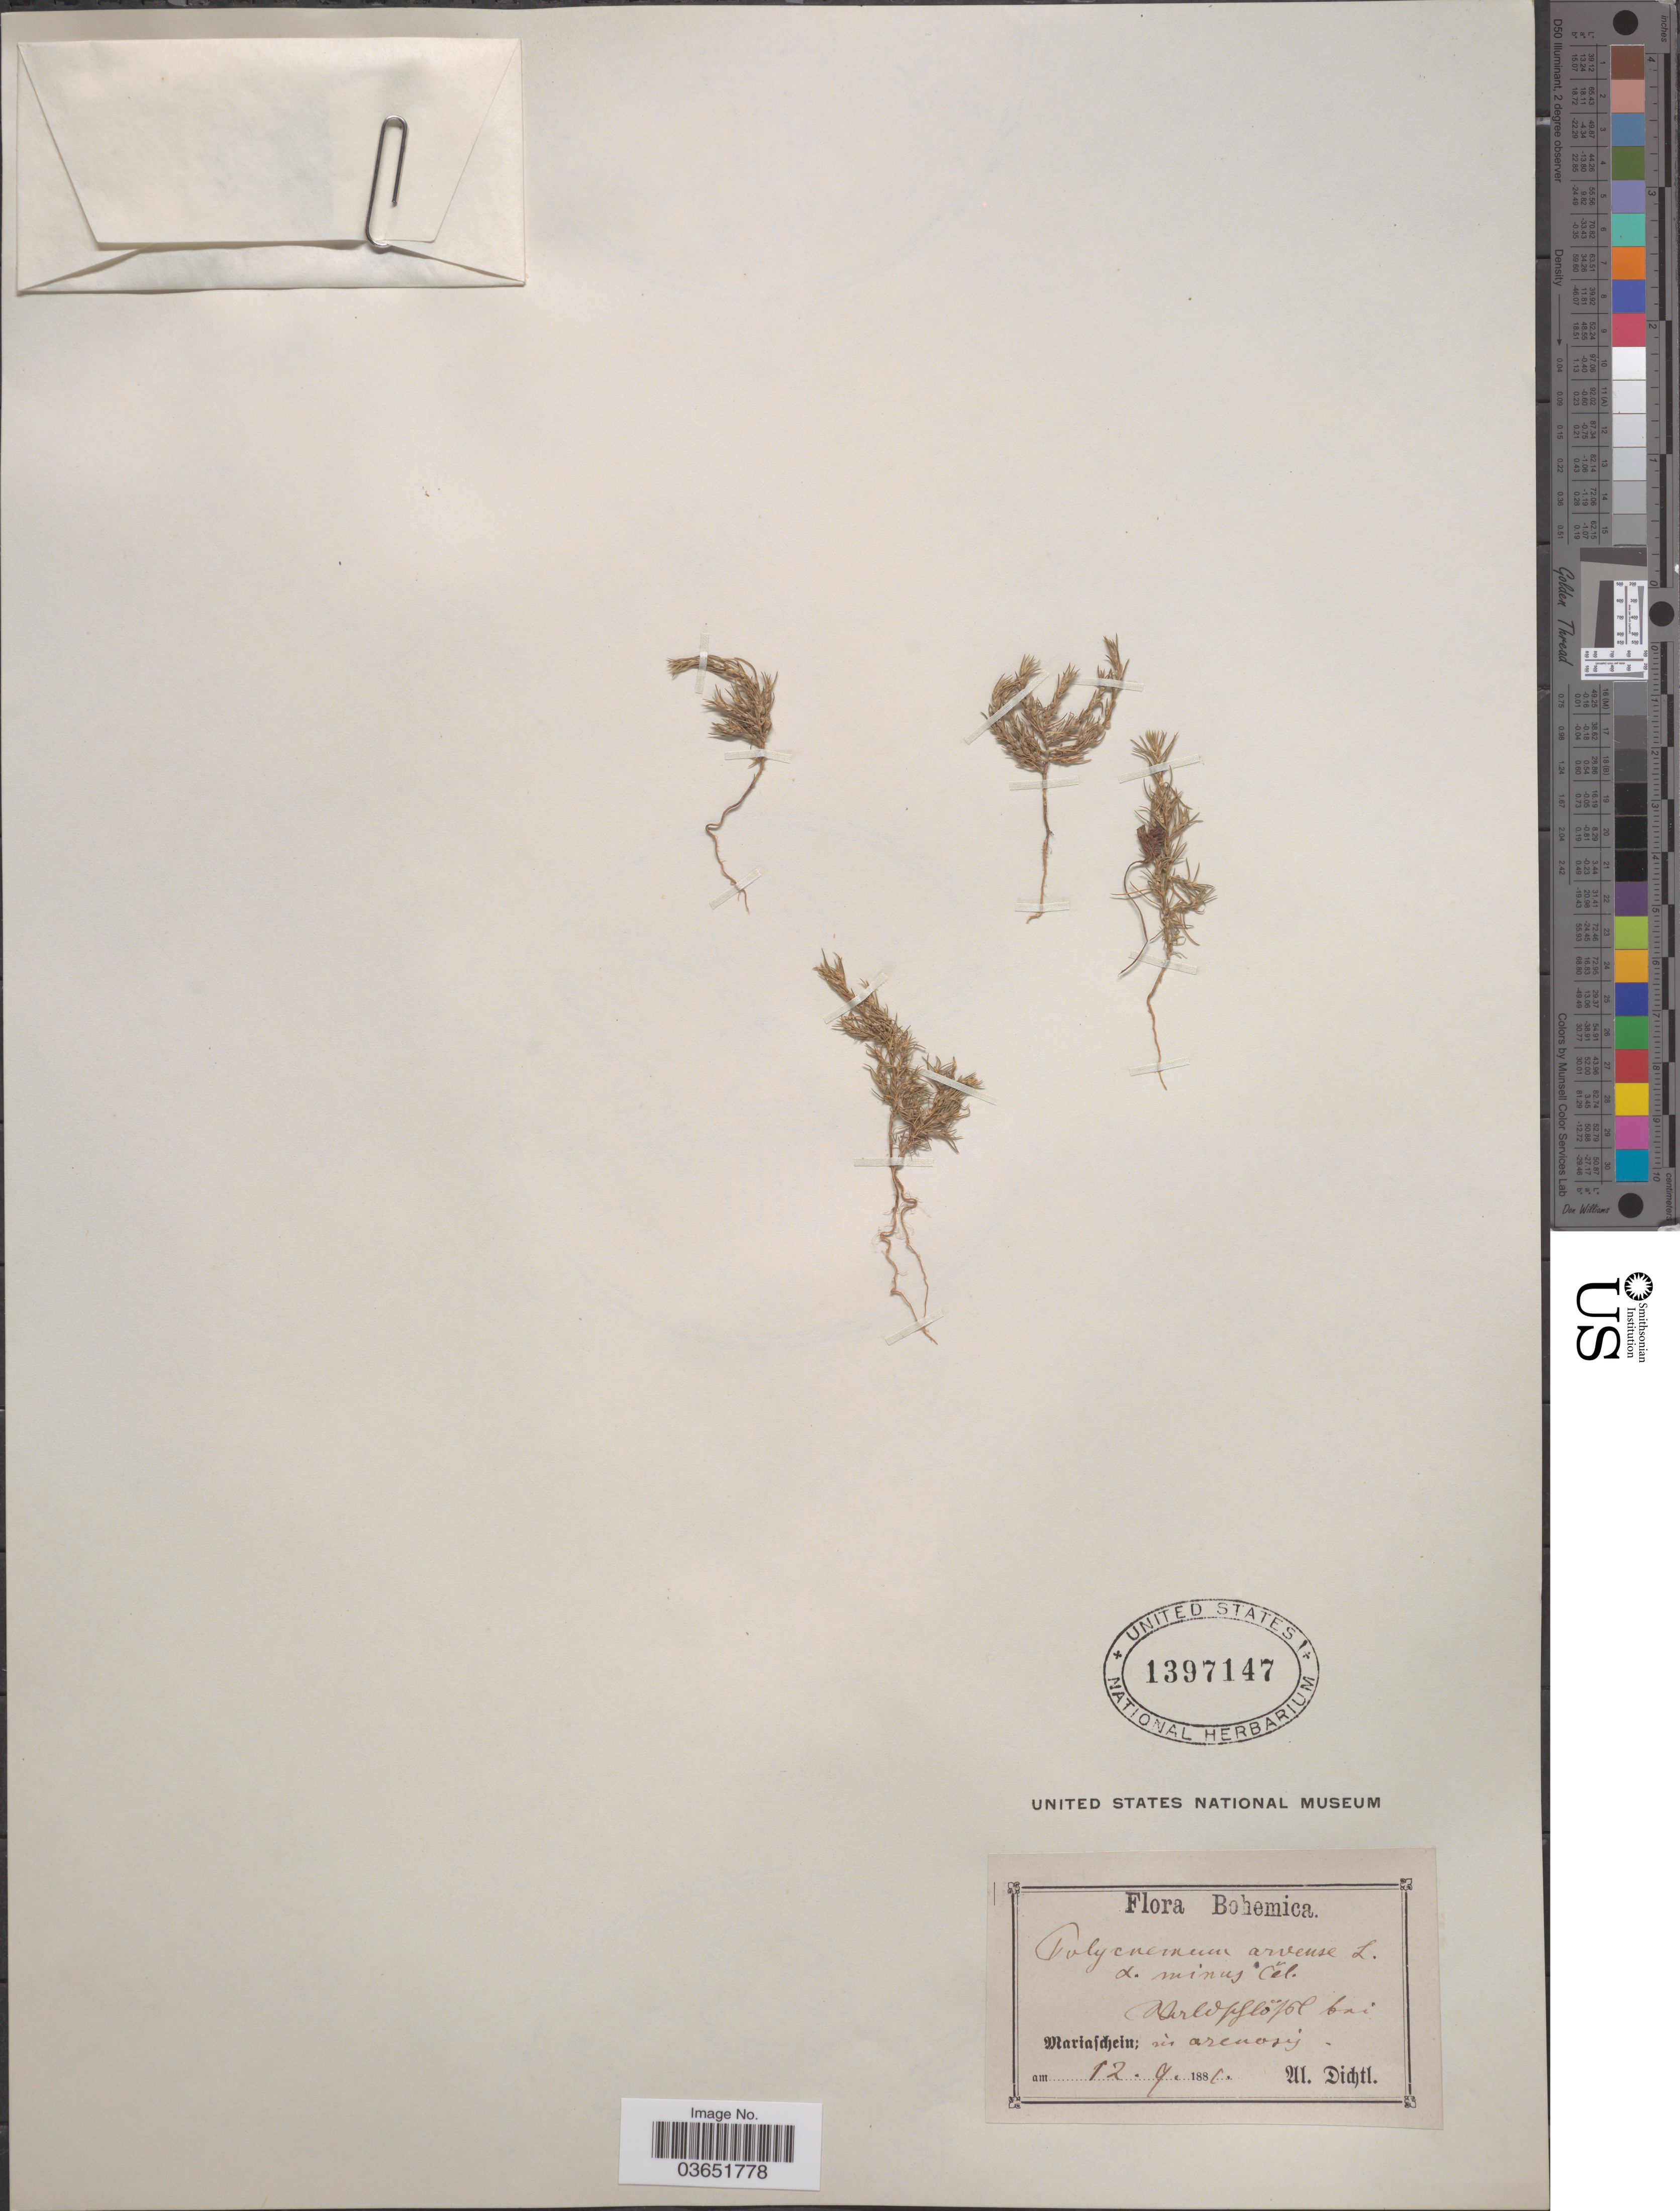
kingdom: Plantae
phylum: Tracheophyta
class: Magnoliopsida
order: Caryophyllales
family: Amaranthaceae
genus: Polycnemum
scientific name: Polycnemum arvense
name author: L.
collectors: W. Dichtl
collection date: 1881-09-12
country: Czechia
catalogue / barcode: US 1397147